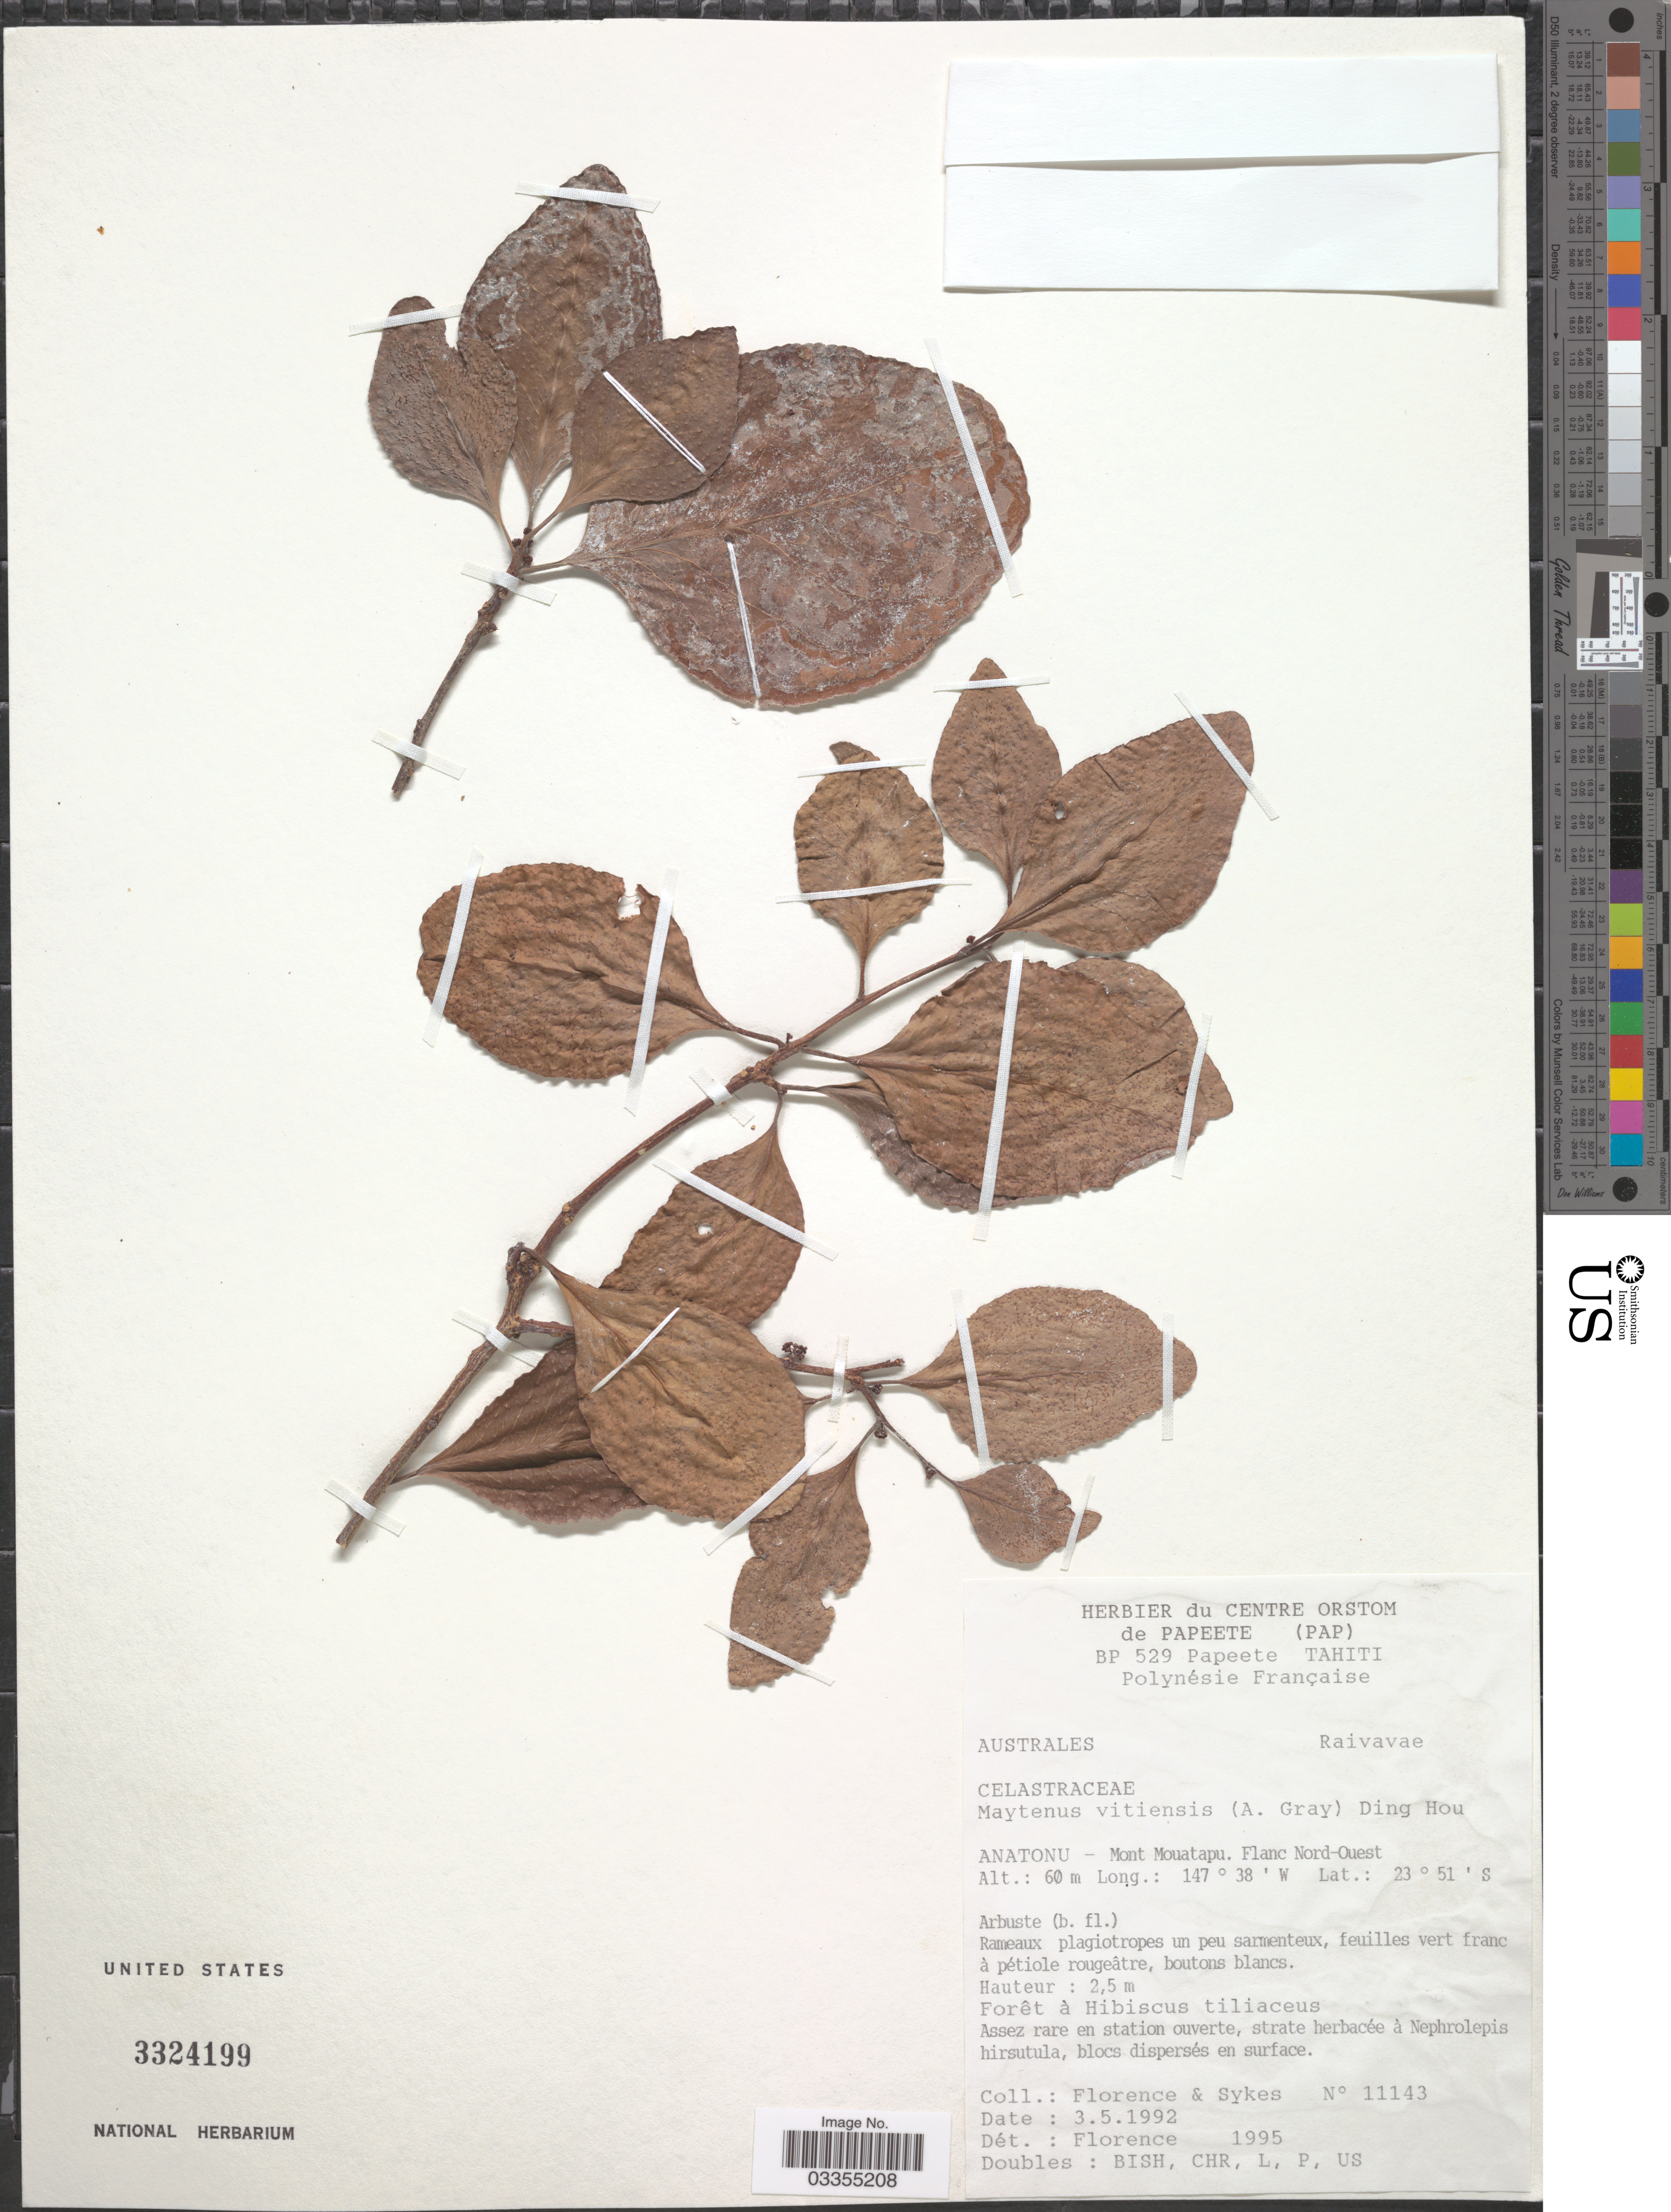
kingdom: Plantae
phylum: Tracheophyta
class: Magnoliopsida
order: Celastrales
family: Celastraceae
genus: Gymnosporia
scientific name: Gymnosporia vitiensis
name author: Seem.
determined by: Wagner, W. L., (BOT), Smithsonian Institution - National Museum of Natural History (UNITED STATES)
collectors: -. Florence & Sykes, --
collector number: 11143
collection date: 1992-05-03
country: French Polynesia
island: Raivavae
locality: Australes. Raivavae. Anatonu - Mont Mouatapu. Flanc Nord-Ouest.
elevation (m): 60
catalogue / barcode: US 3324199